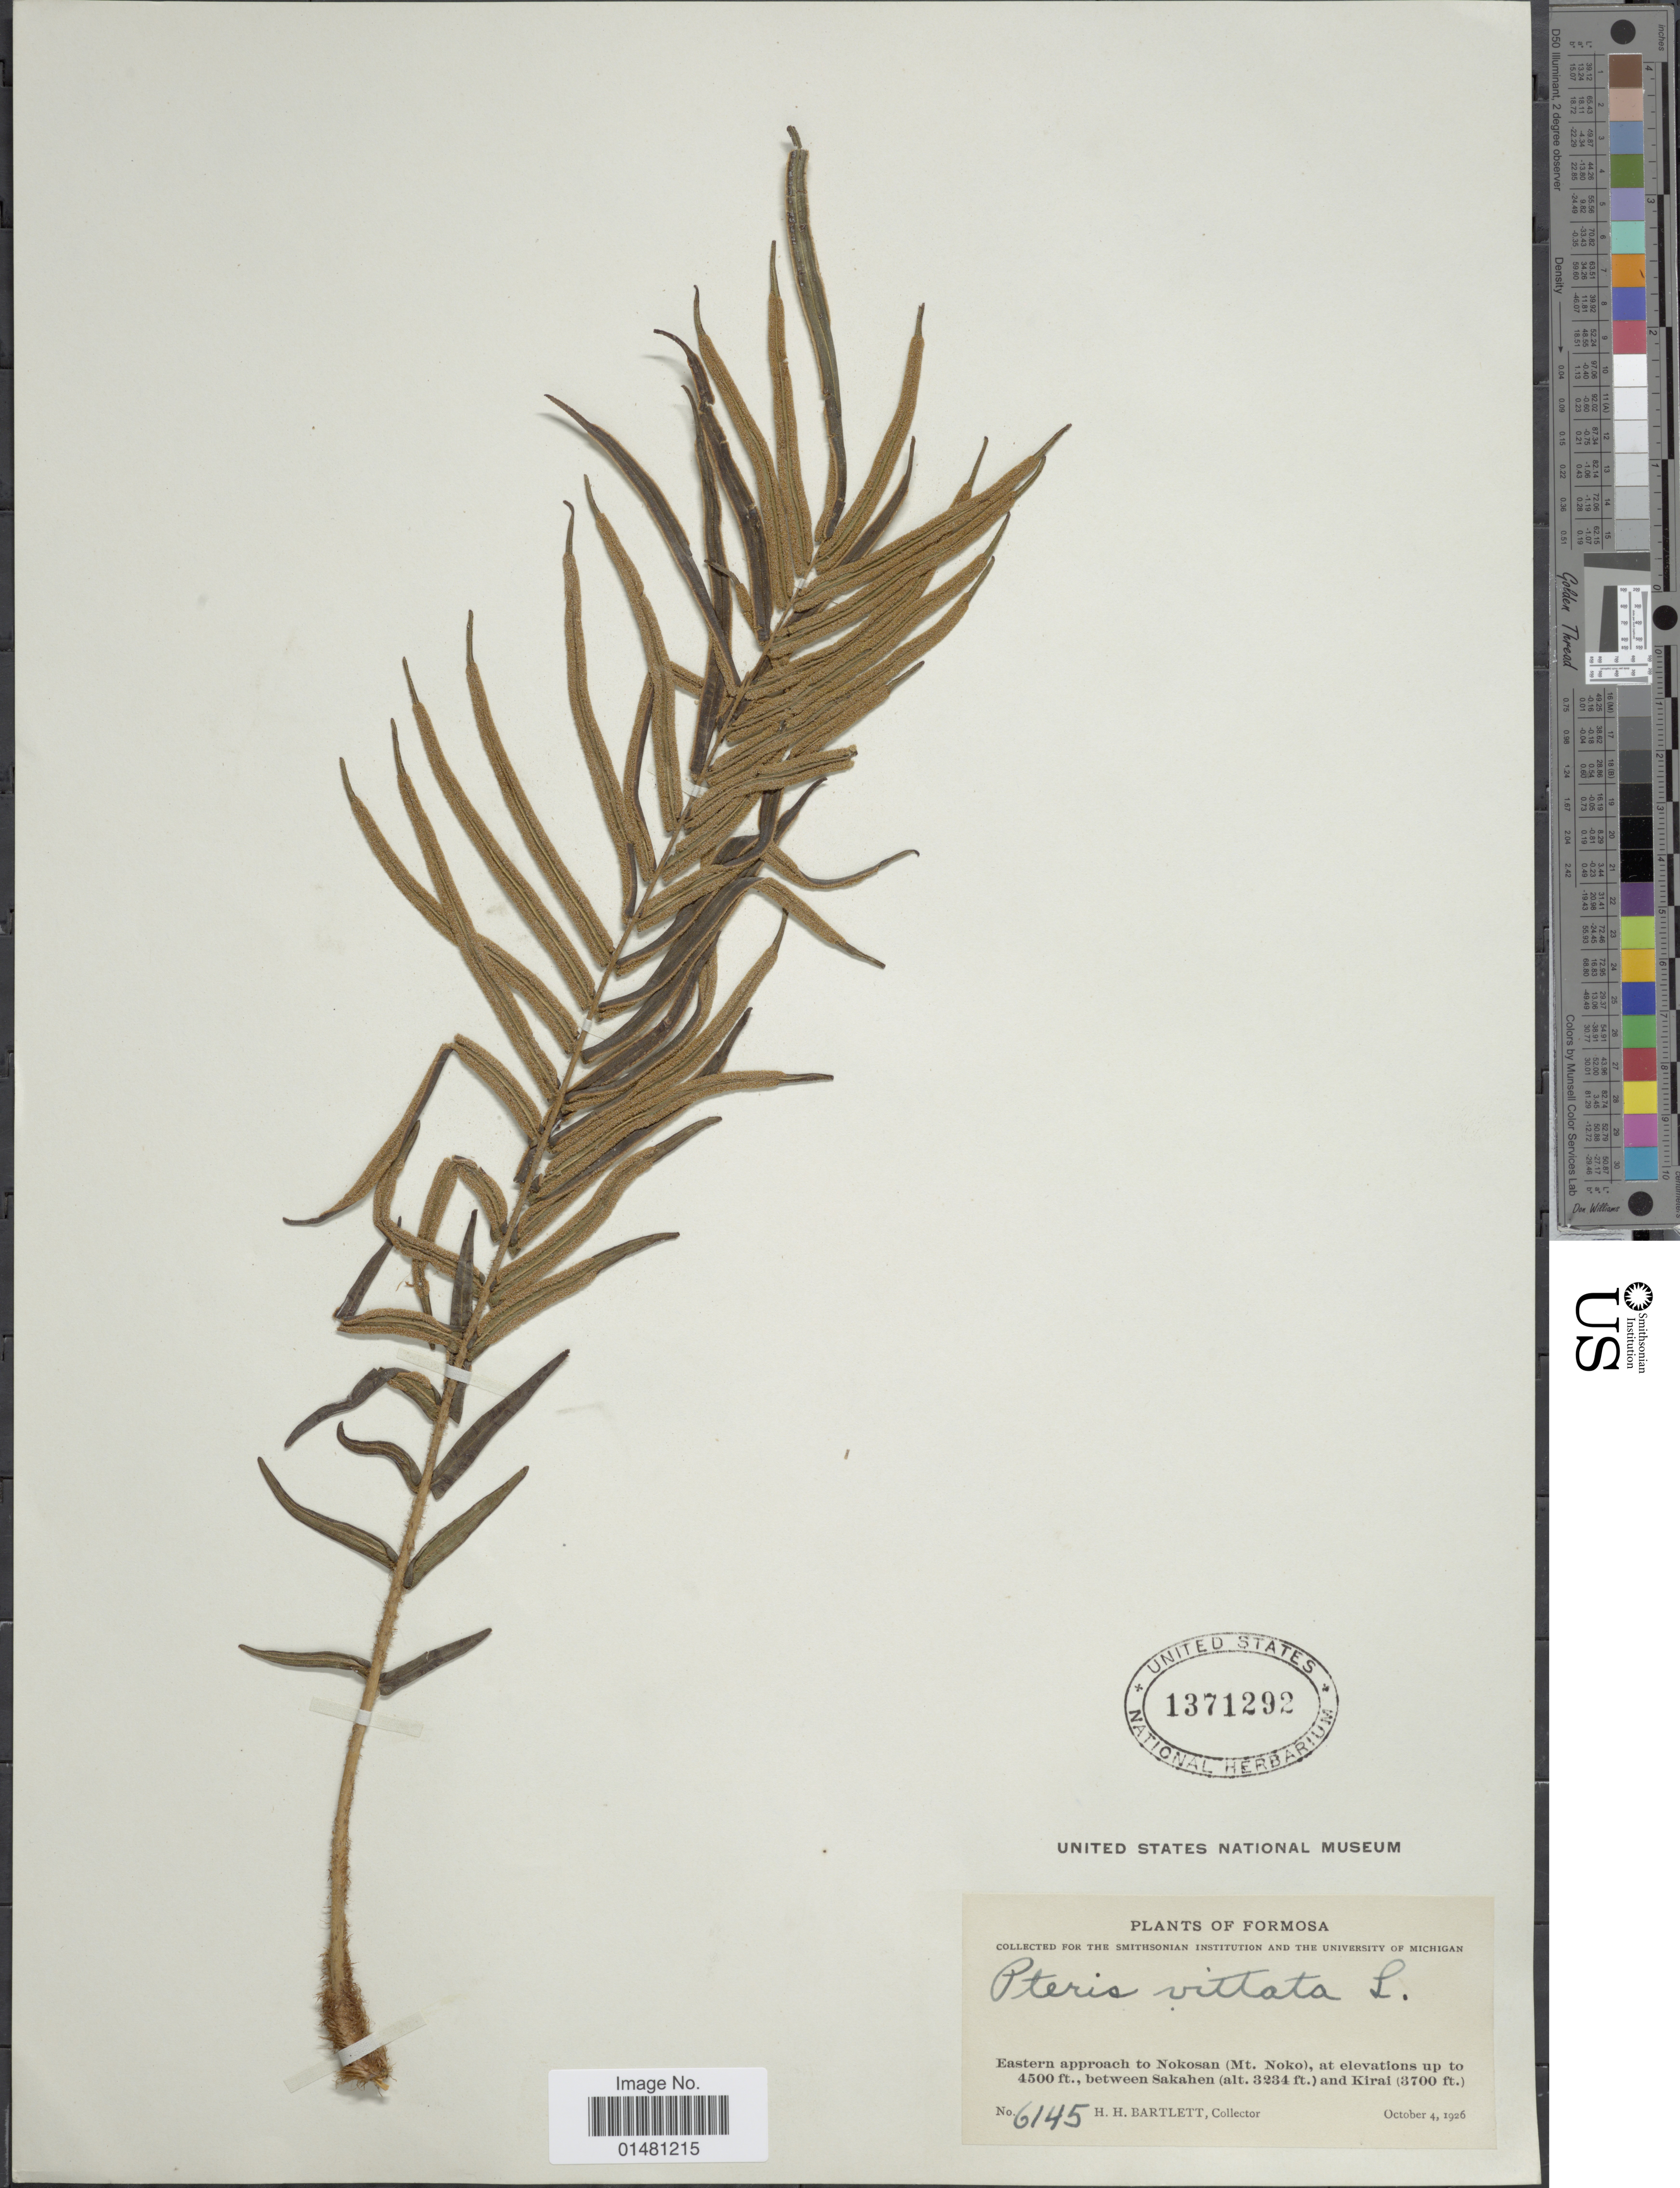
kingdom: Plantae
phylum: Tracheophyta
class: Polypodiopsida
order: Polypodiales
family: Pteridaceae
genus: Pteris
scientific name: Pteris vittata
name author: L.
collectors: H. H. Bartlett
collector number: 6145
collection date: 1926-10-04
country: Taiwan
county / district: Hualien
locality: Formosa, Eastern approach to Nokosan (Mt. Noko), between Sakahen and Kirai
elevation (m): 1372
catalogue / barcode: US 1371292